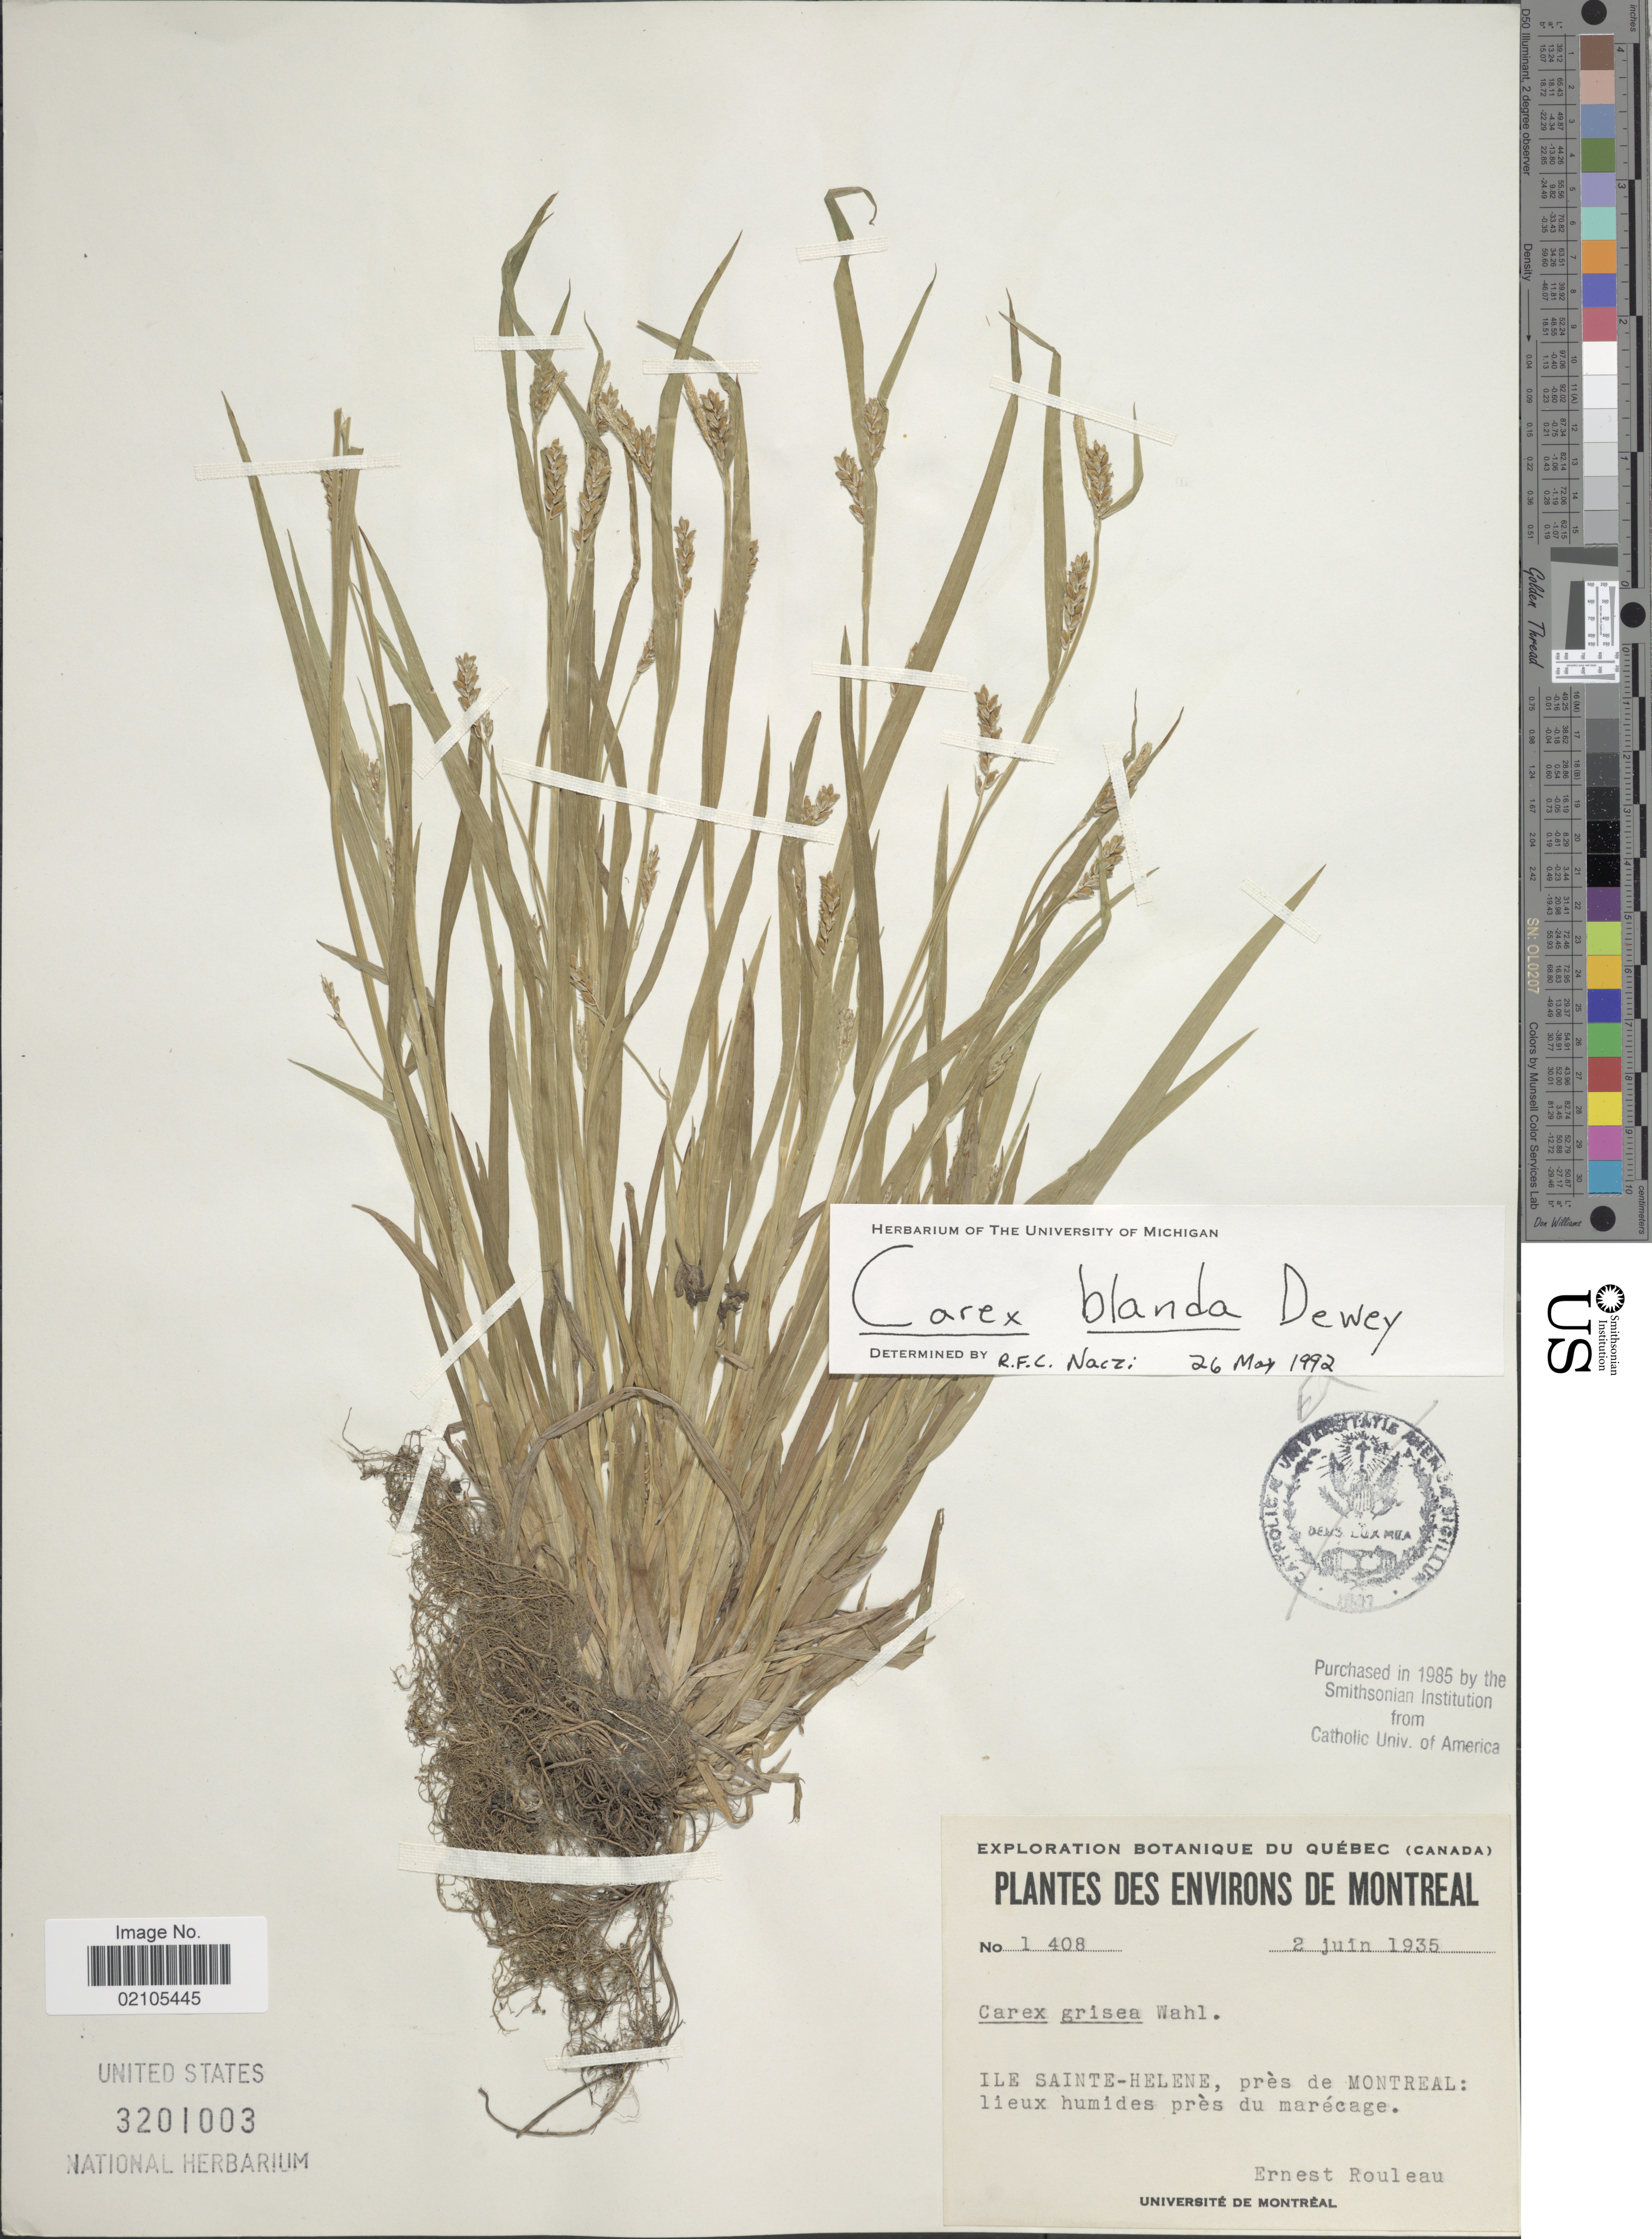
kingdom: Plantae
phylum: Tracheophyta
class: Liliopsida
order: Poales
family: Cyperaceae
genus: Carex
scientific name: Carex blanda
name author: Dewey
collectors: E. Rouleau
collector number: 1408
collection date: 1935-06-02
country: Canada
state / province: Quebec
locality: Environs de Montreal. Ile Sainte-Helene, pres de Montreal: lieux humides pres du marecage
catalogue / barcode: US 3201003